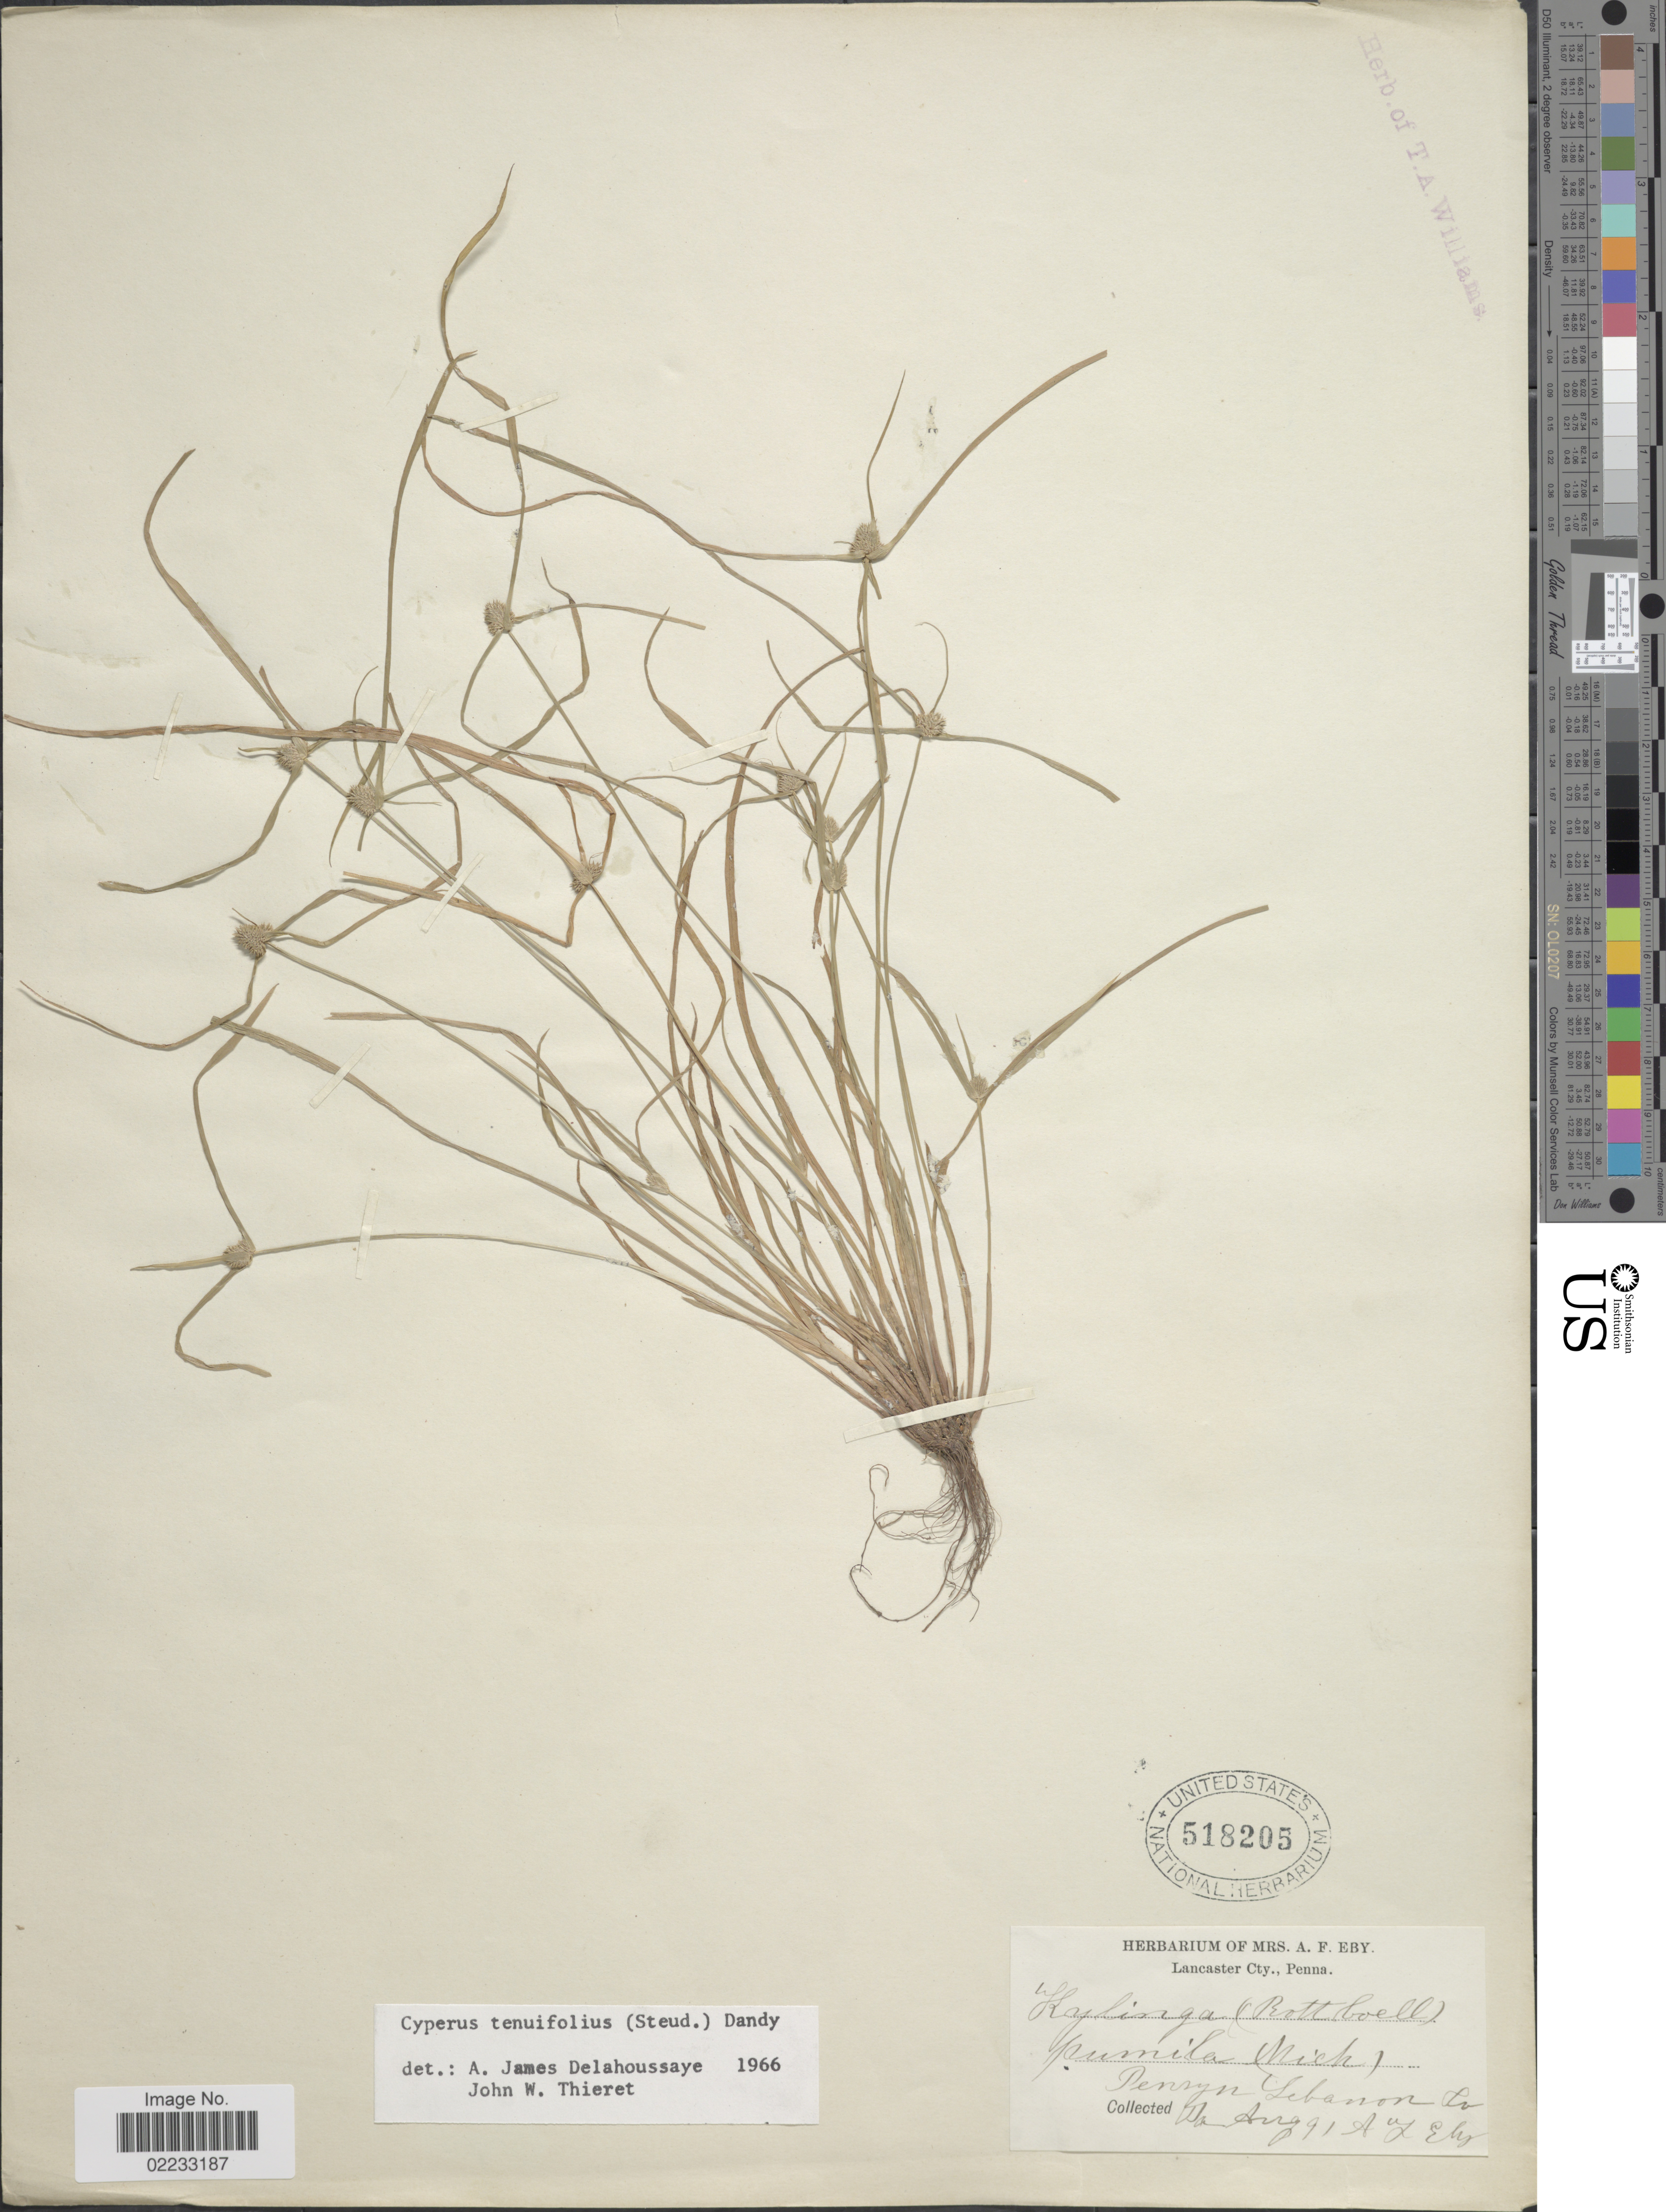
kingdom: Plantae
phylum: Tracheophyta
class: Liliopsida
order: Poales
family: Cyperaceae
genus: Cyperus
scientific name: Cyperus hortensis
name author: (Salzm. ex Steud.) Dorr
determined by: Strong, Mark T., (BOT), Smithsonian Institution - National Museum of Natural History (UNITED STATES)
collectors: Mrs. A. F. Eby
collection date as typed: Transcribed d/m/y: 11/8/91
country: United States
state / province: Pennsylvania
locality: Penryn, Lebanon Co.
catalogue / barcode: US 518205